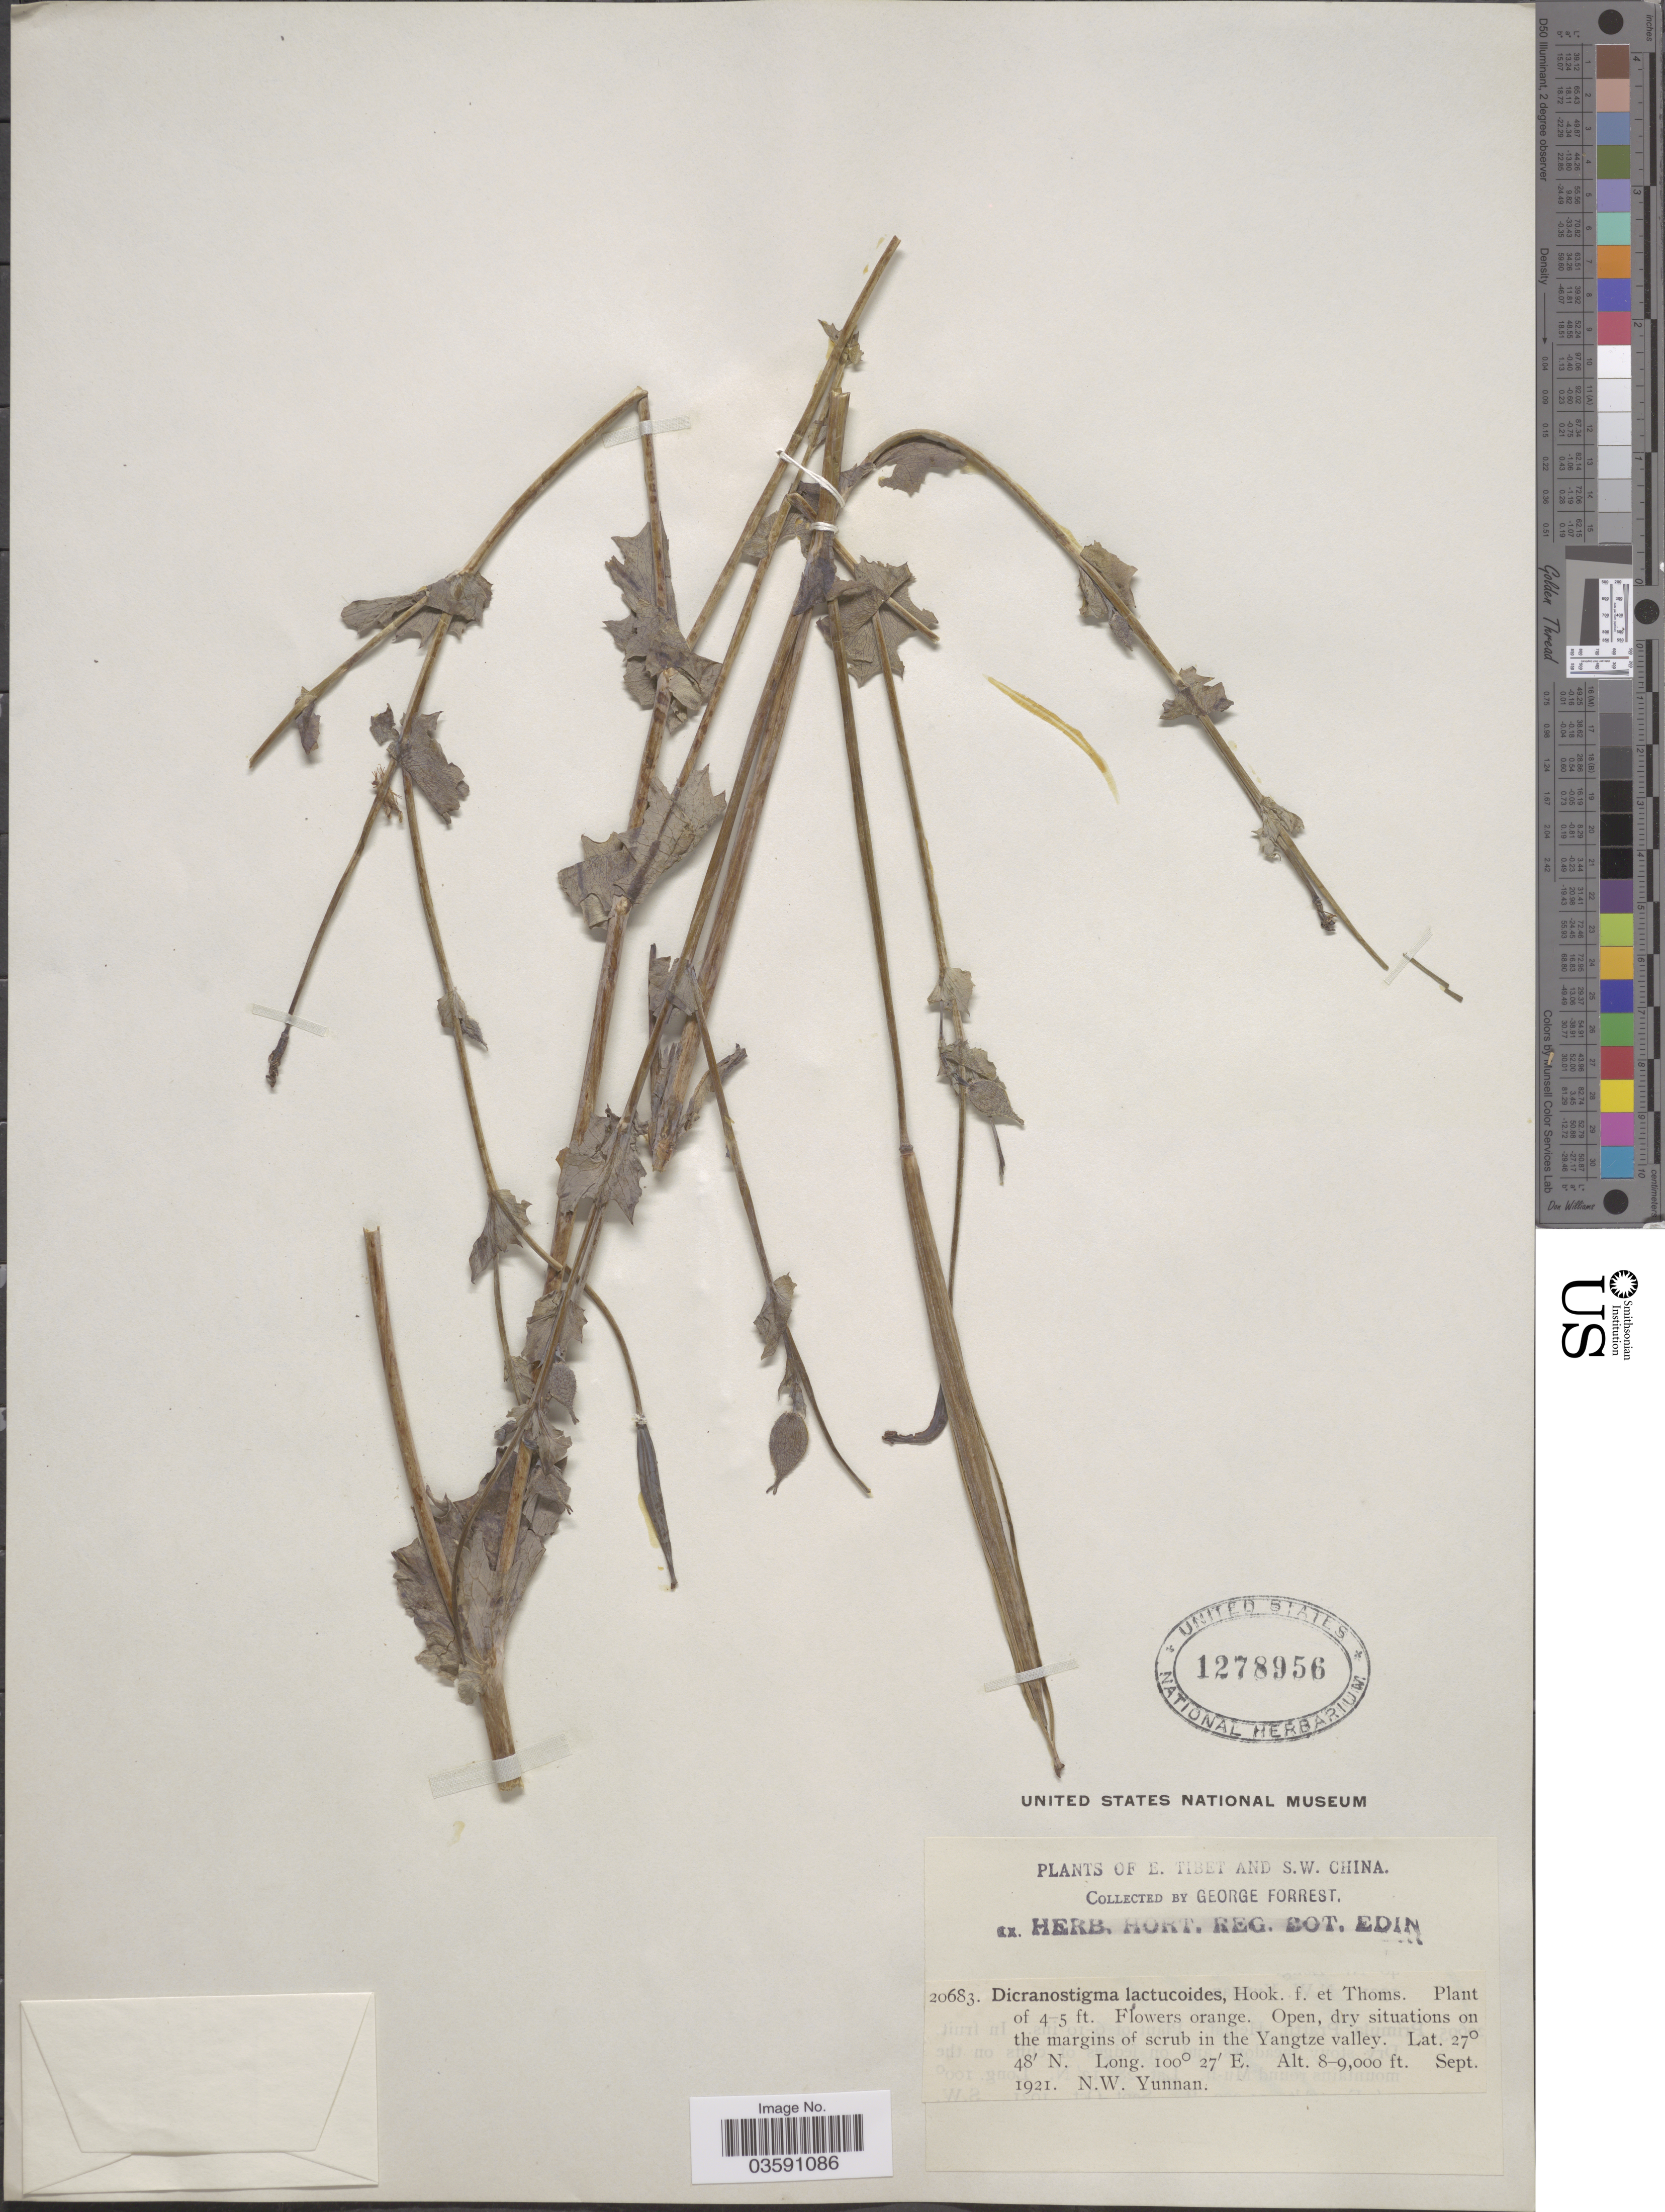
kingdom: Plantae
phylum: Tracheophyta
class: Magnoliopsida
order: Ranunculales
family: Papaveraceae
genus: Dicranostigma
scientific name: Dicranostigma lactucoides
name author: Hook. f. & Thomson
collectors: G. Forrest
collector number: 20683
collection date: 1921-09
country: China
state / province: Yunnan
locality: E. Tibet and S.W. China. In the Yangtze valley. N.W. Yunnan.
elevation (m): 2438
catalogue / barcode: US 1278956